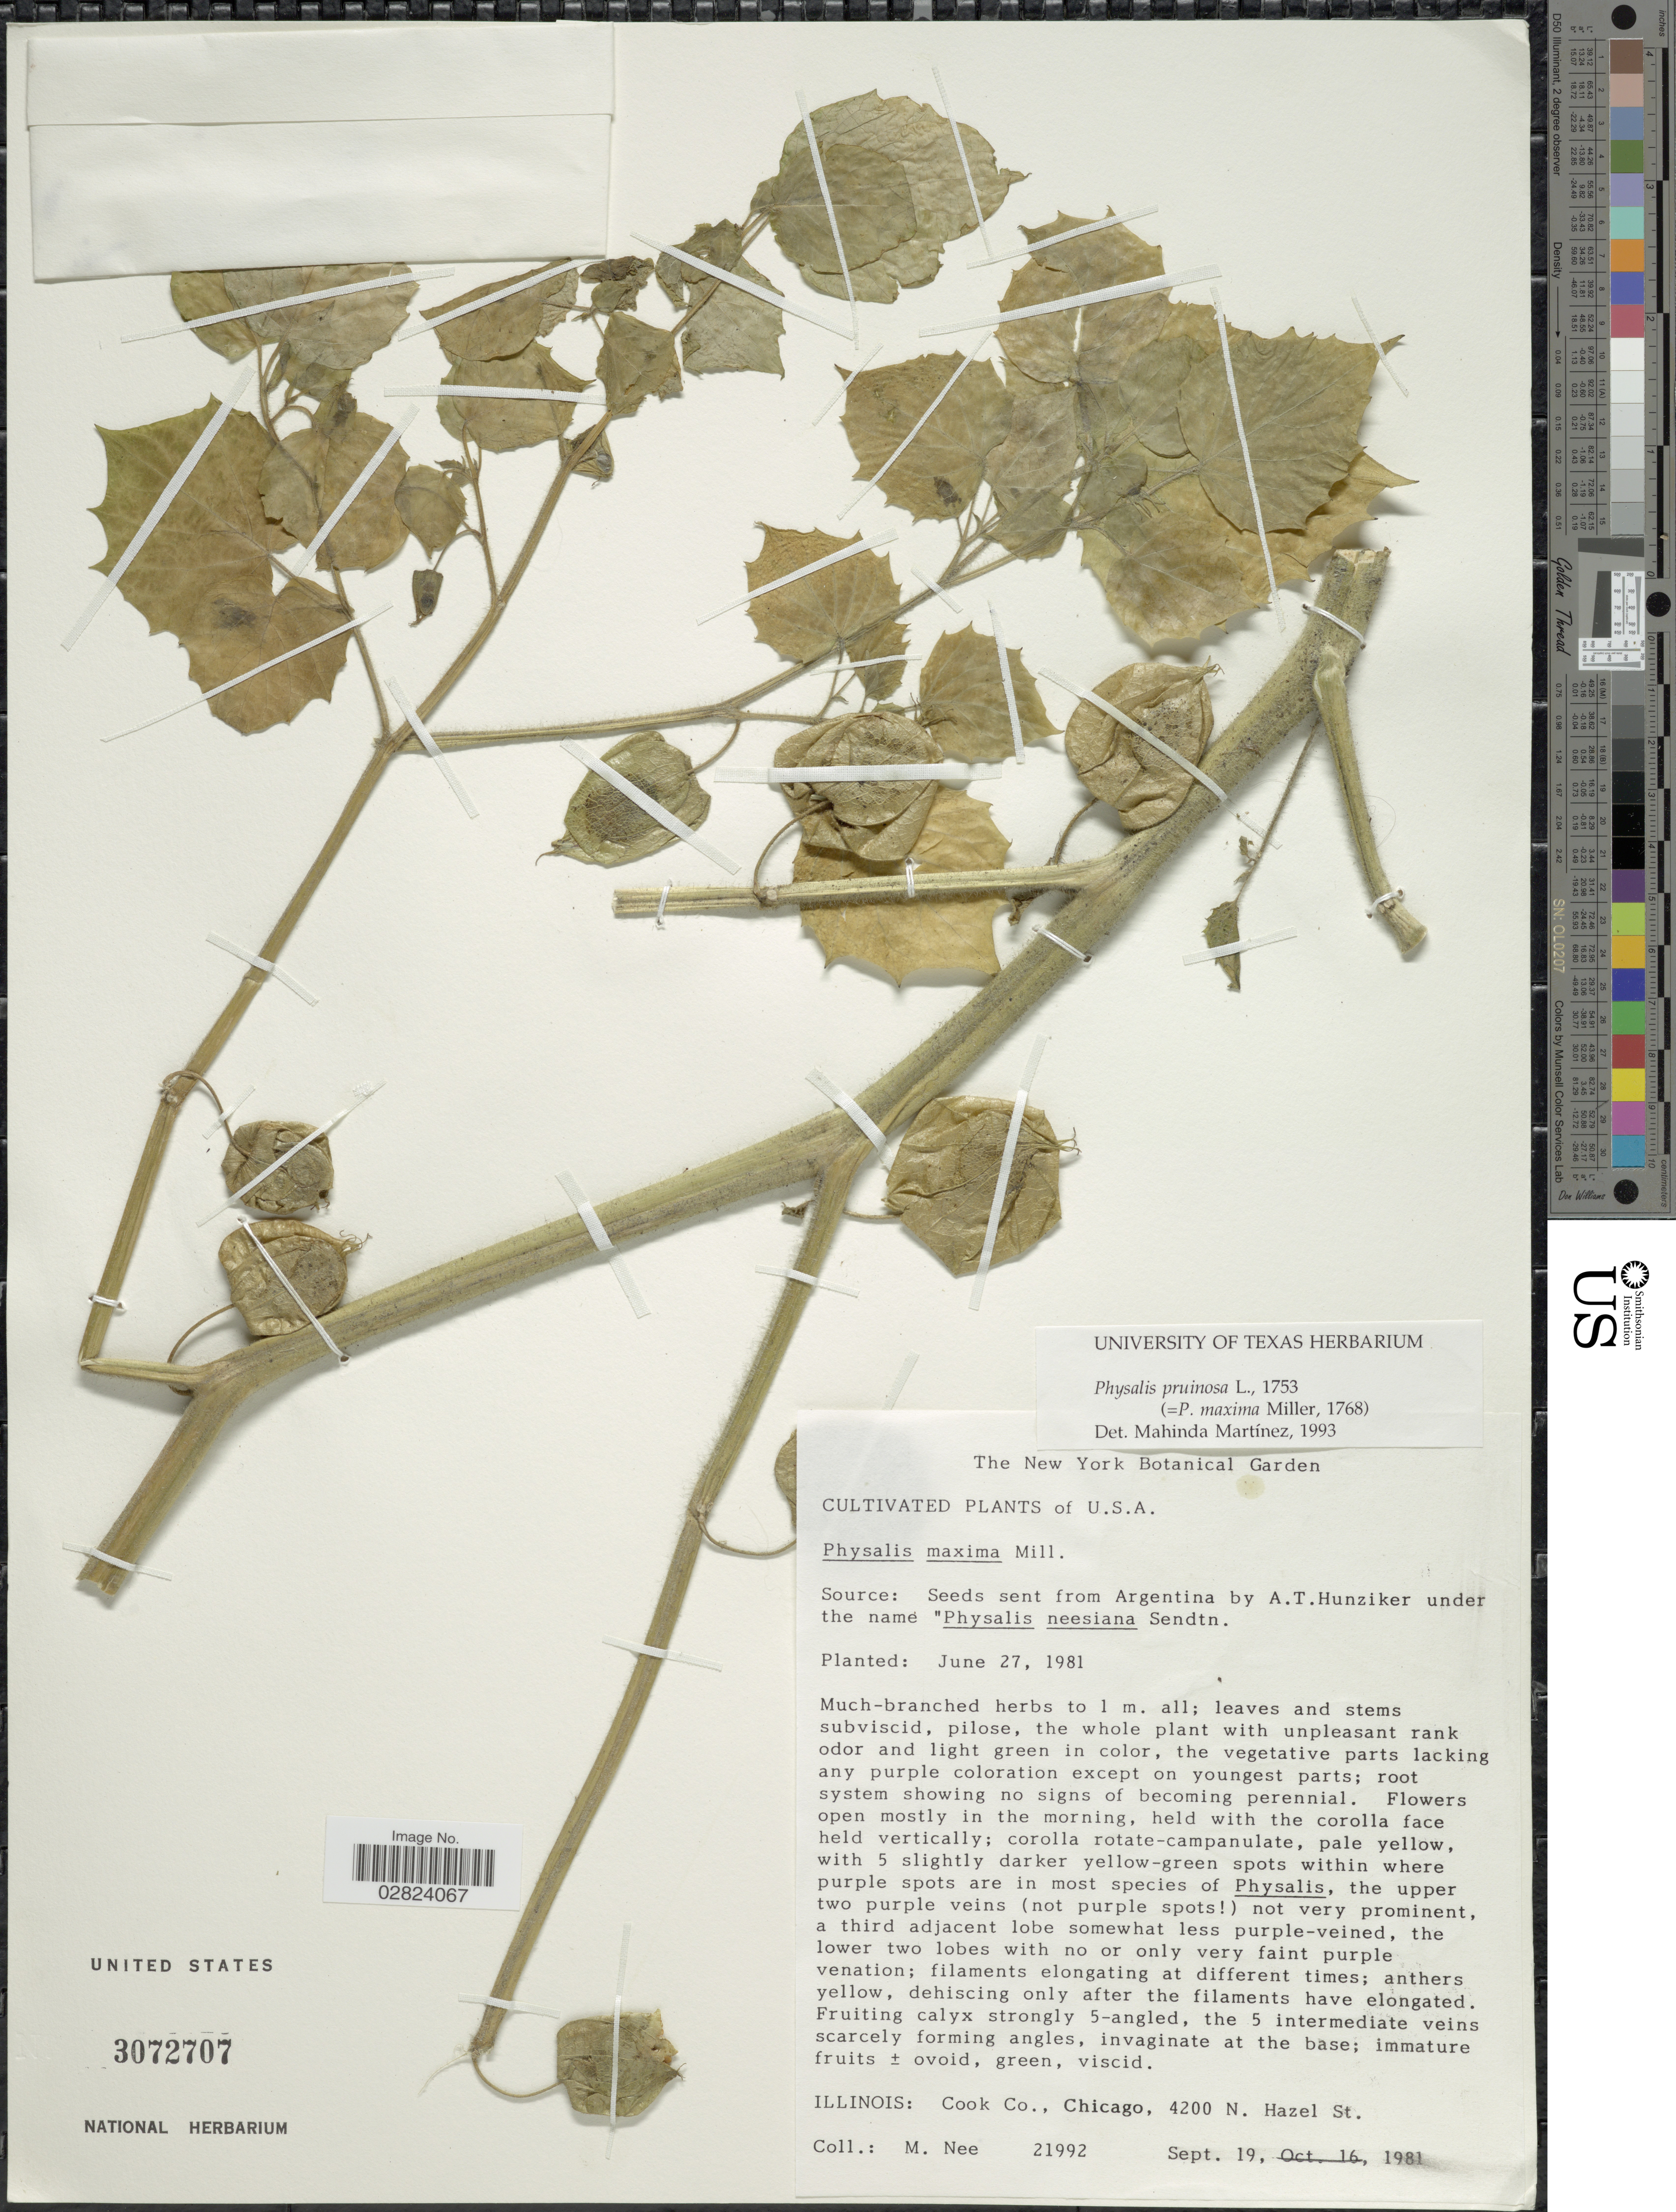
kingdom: Plantae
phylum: Tracheophyta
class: Magnoliopsida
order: Solanales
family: Solanaceae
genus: Physalis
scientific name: Physalis pruinosa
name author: L.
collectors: M. Nee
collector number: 21992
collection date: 1981-09-19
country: United States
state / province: Illinois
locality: Cook Co., Chicago, 4200 N. Hazel St.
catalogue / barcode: US 3072707